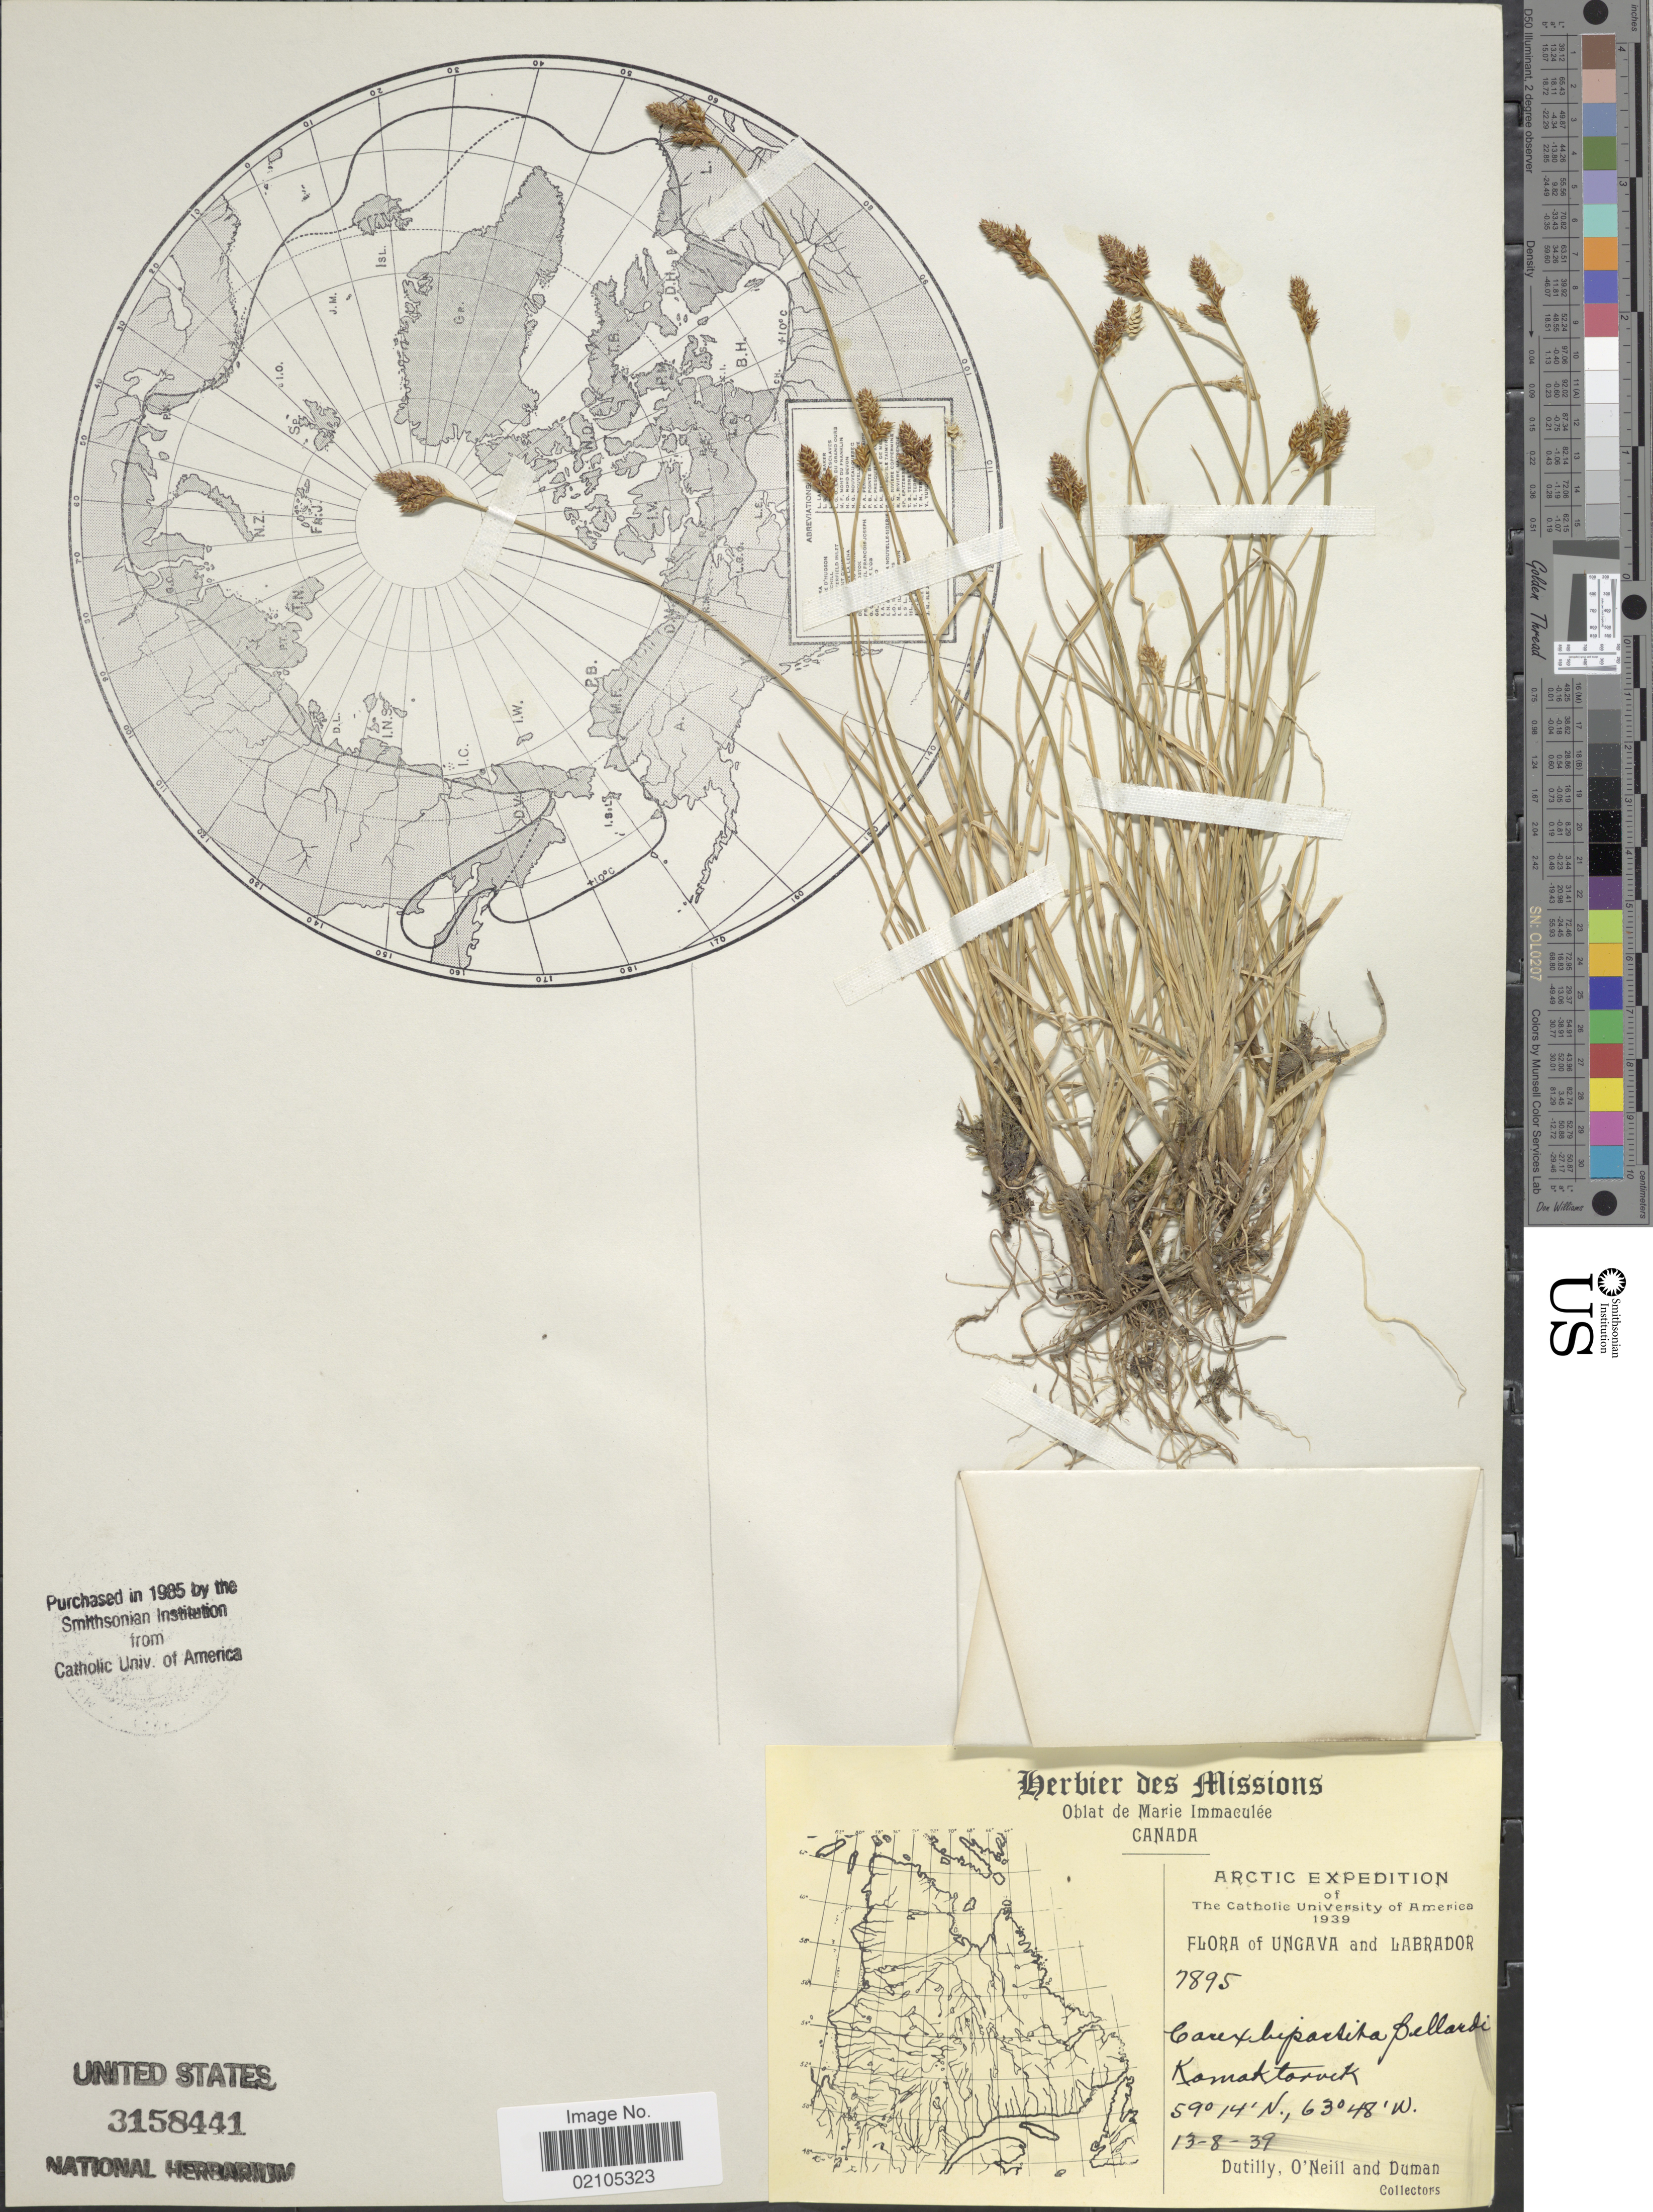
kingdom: Plantae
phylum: Tracheophyta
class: Liliopsida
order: Poales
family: Cyperaceae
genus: Carex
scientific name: Carex lachenalii subsp. lachenalii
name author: Schkuhr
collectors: -. Dutilly, -. O'Neill & -. Duman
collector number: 7895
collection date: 1939-08-13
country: Canada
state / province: Newfoundland and Labrador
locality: Ungava and Labrador. Komaktorvik. Arctic.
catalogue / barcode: US 3158441